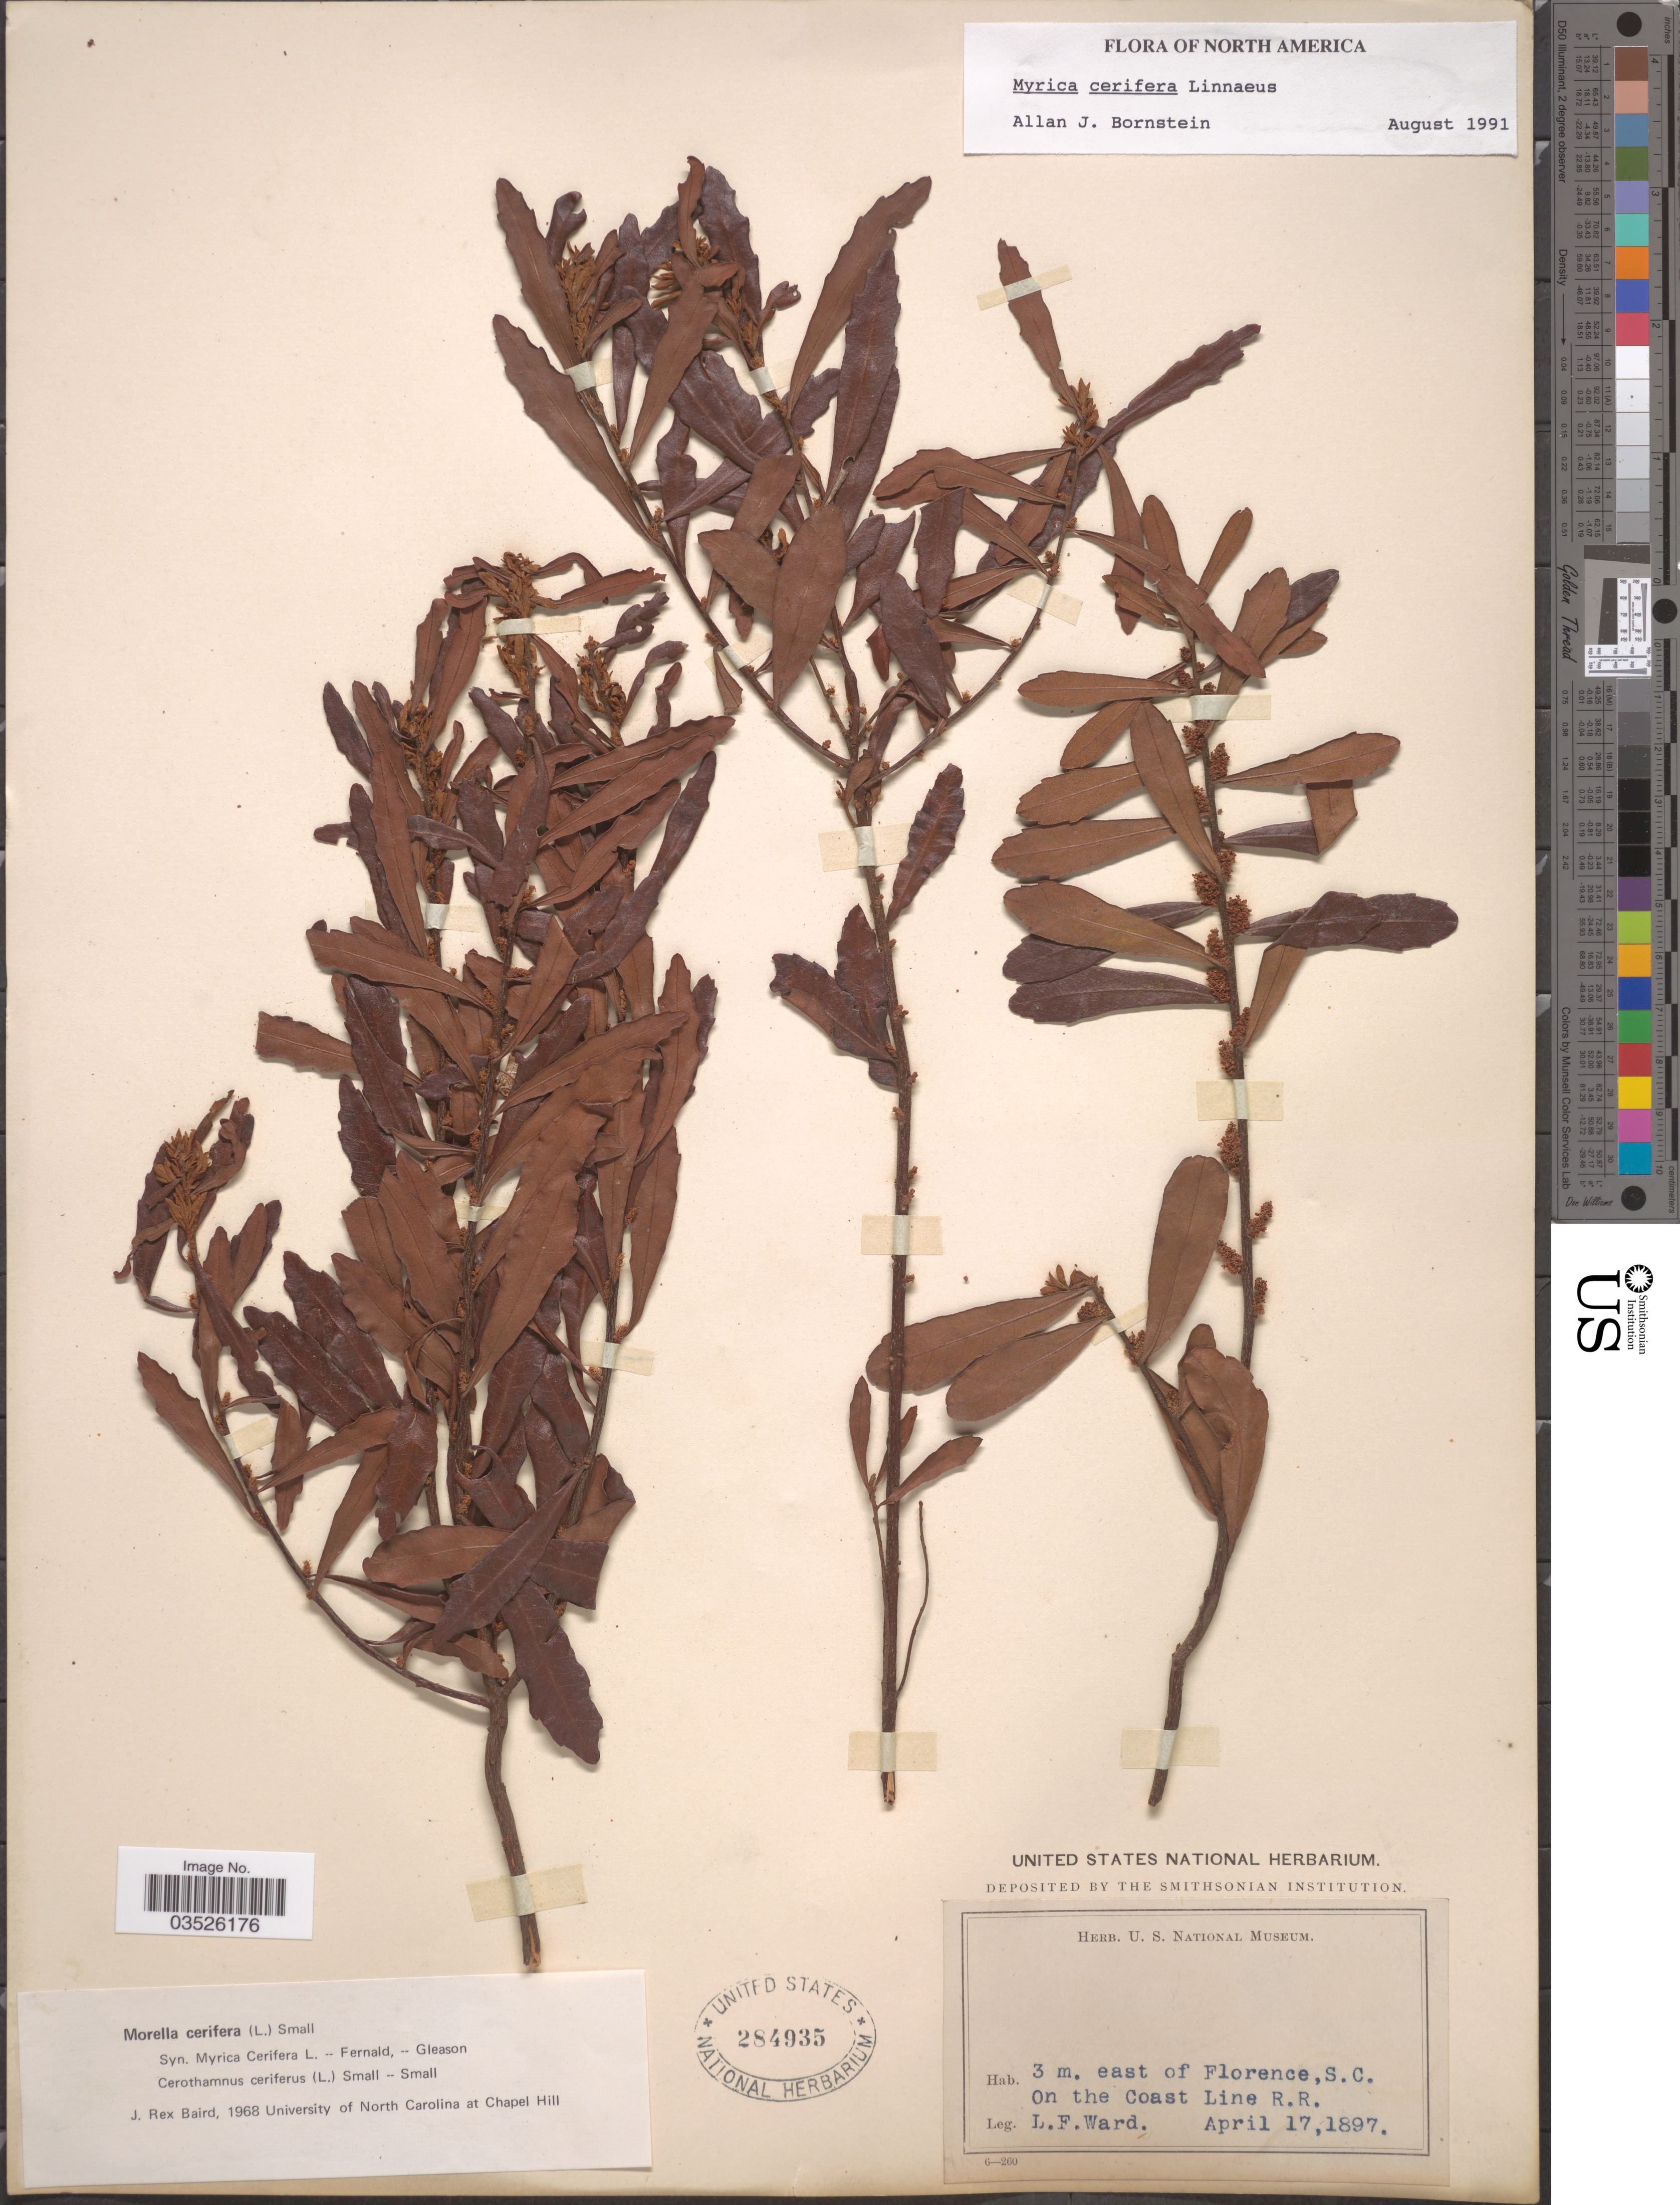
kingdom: Plantae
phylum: Tracheophyta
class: Magnoliopsida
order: Fagales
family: Myricaceae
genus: Morella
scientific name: Morella cerifera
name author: (L.) Small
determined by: Baird, James Rex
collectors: L. Ward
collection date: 1897-04-17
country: United States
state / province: South Carolina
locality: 3 m. east of Florence, On the Coast Line R. R.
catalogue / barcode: US 284935